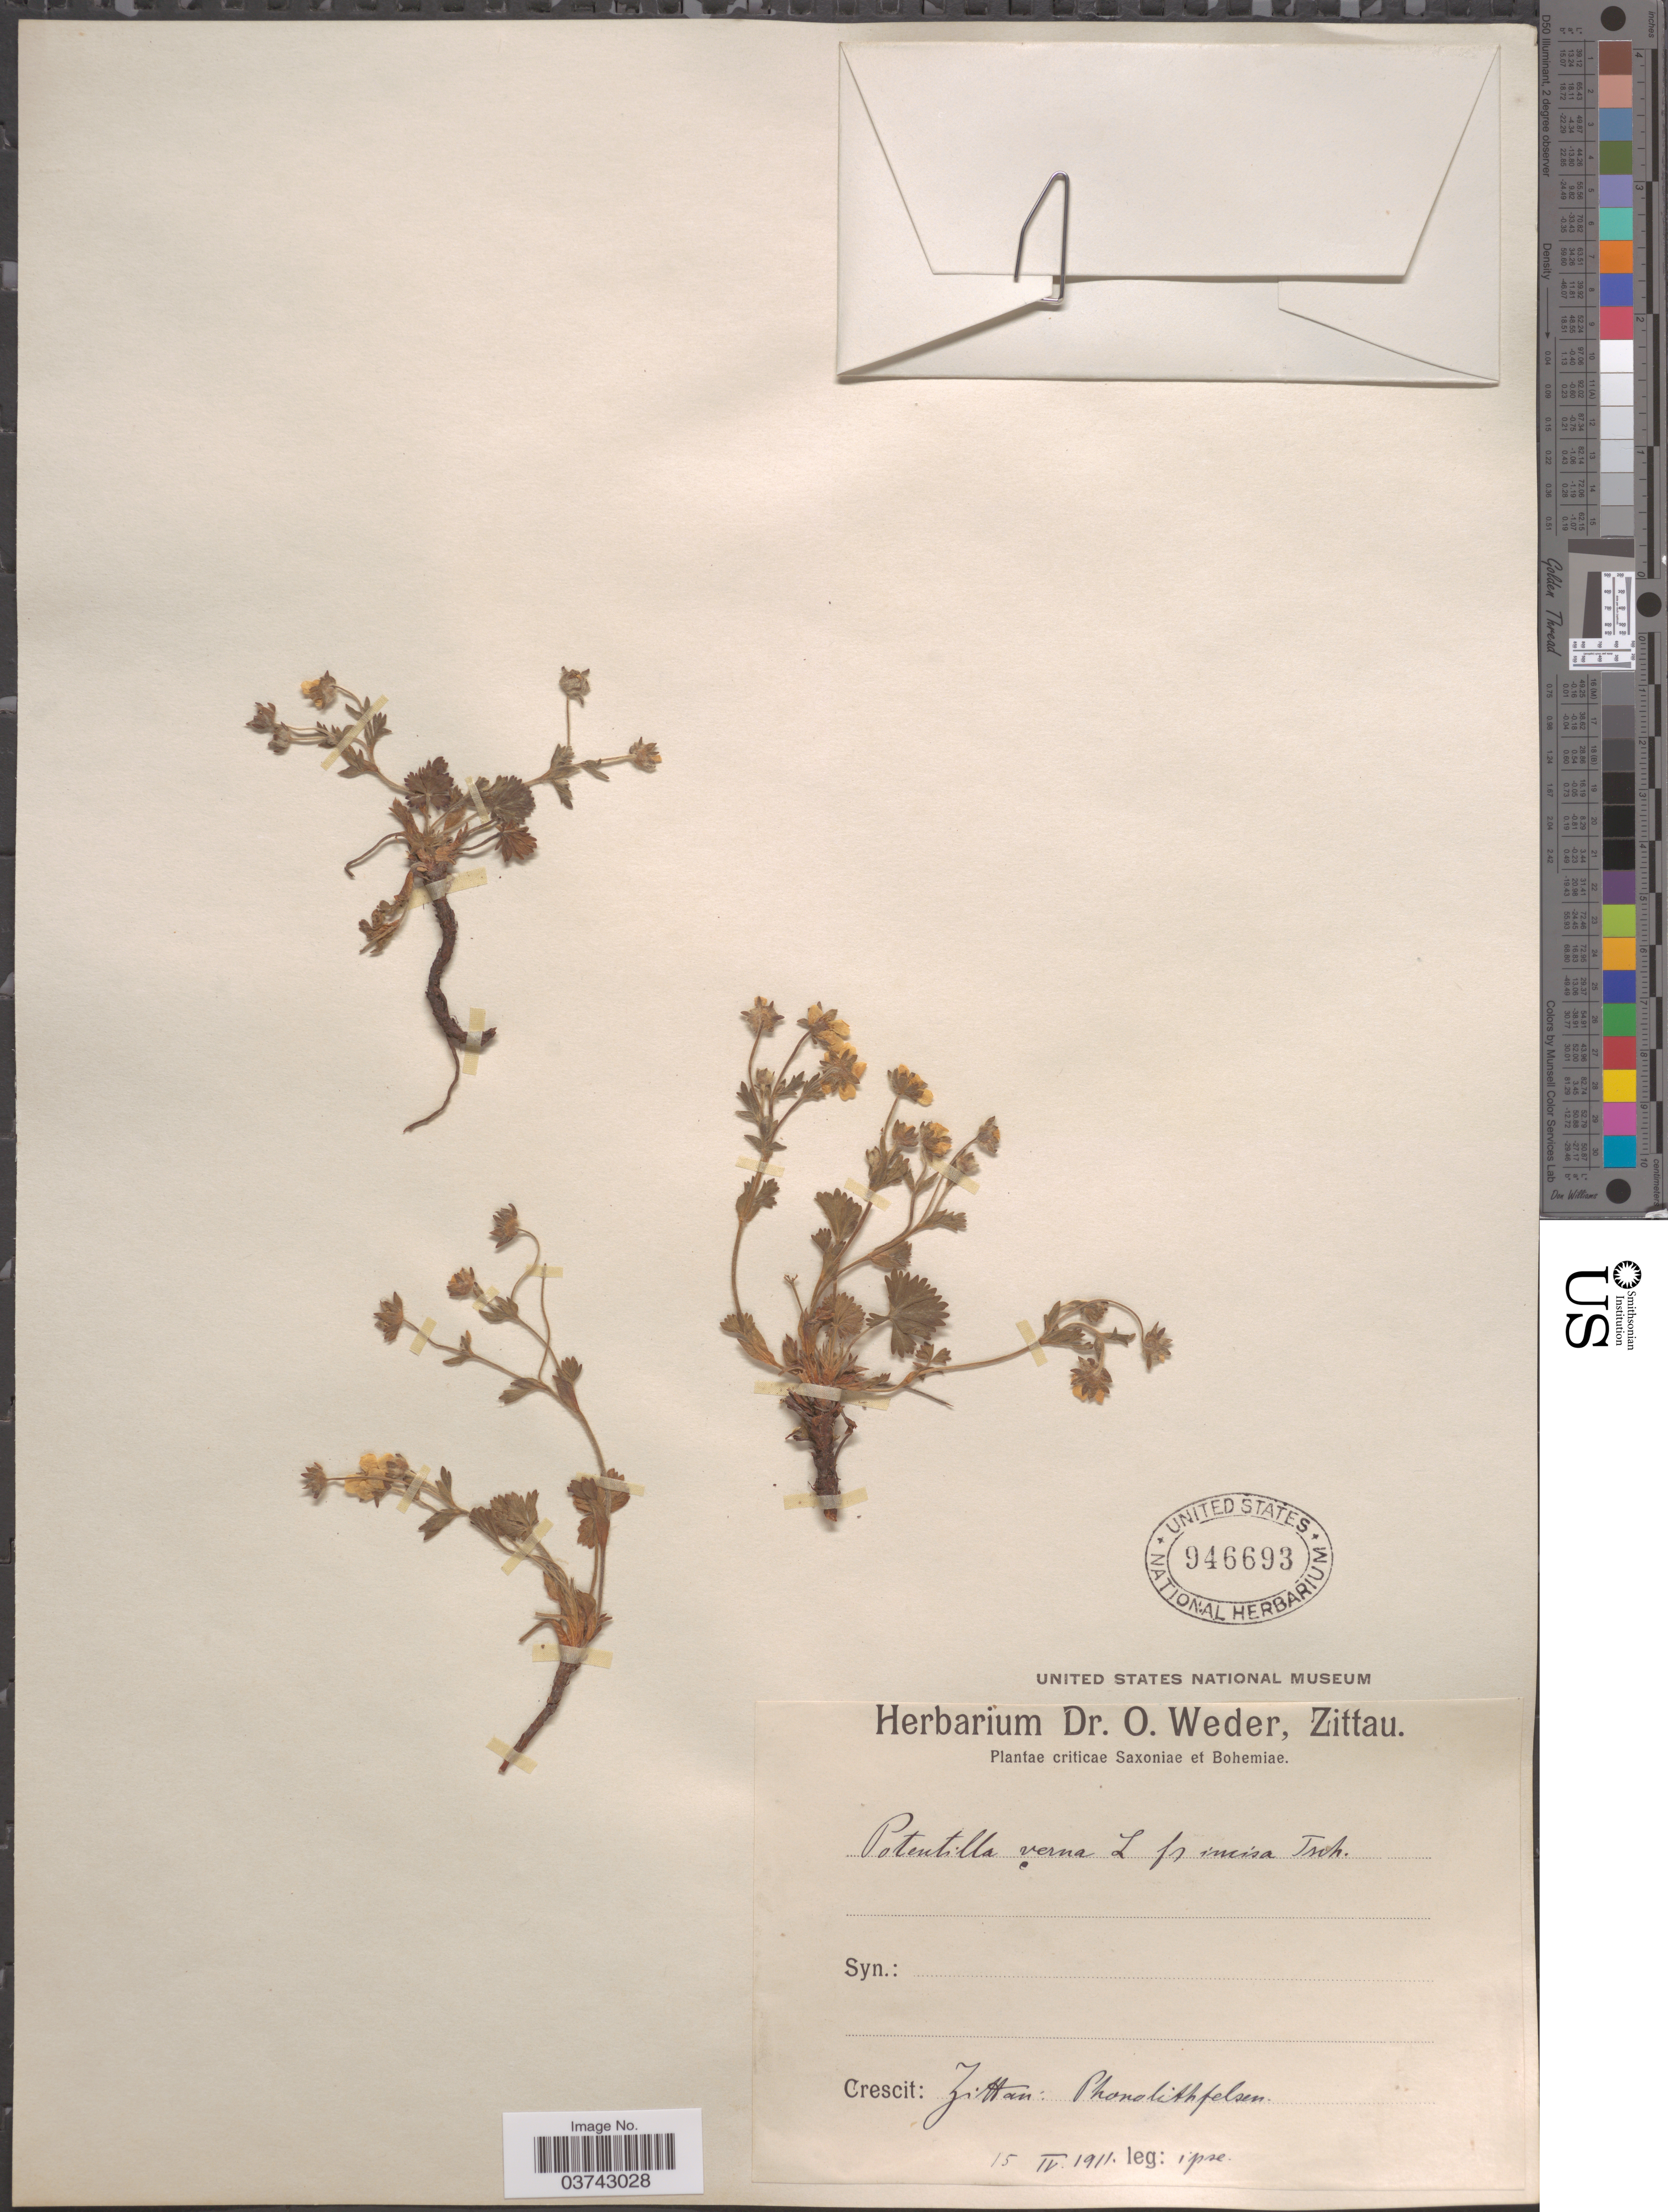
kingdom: Plantae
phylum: Tracheophyta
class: Magnoliopsida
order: Rosales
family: Rosaceae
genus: Potentilla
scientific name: Potentilla verna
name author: L.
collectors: O. Weder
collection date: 1911-04-15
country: Germany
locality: Saxoniae et Bohemiae. Zittau: Phonolithfelsen [interpreted].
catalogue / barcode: US 946693